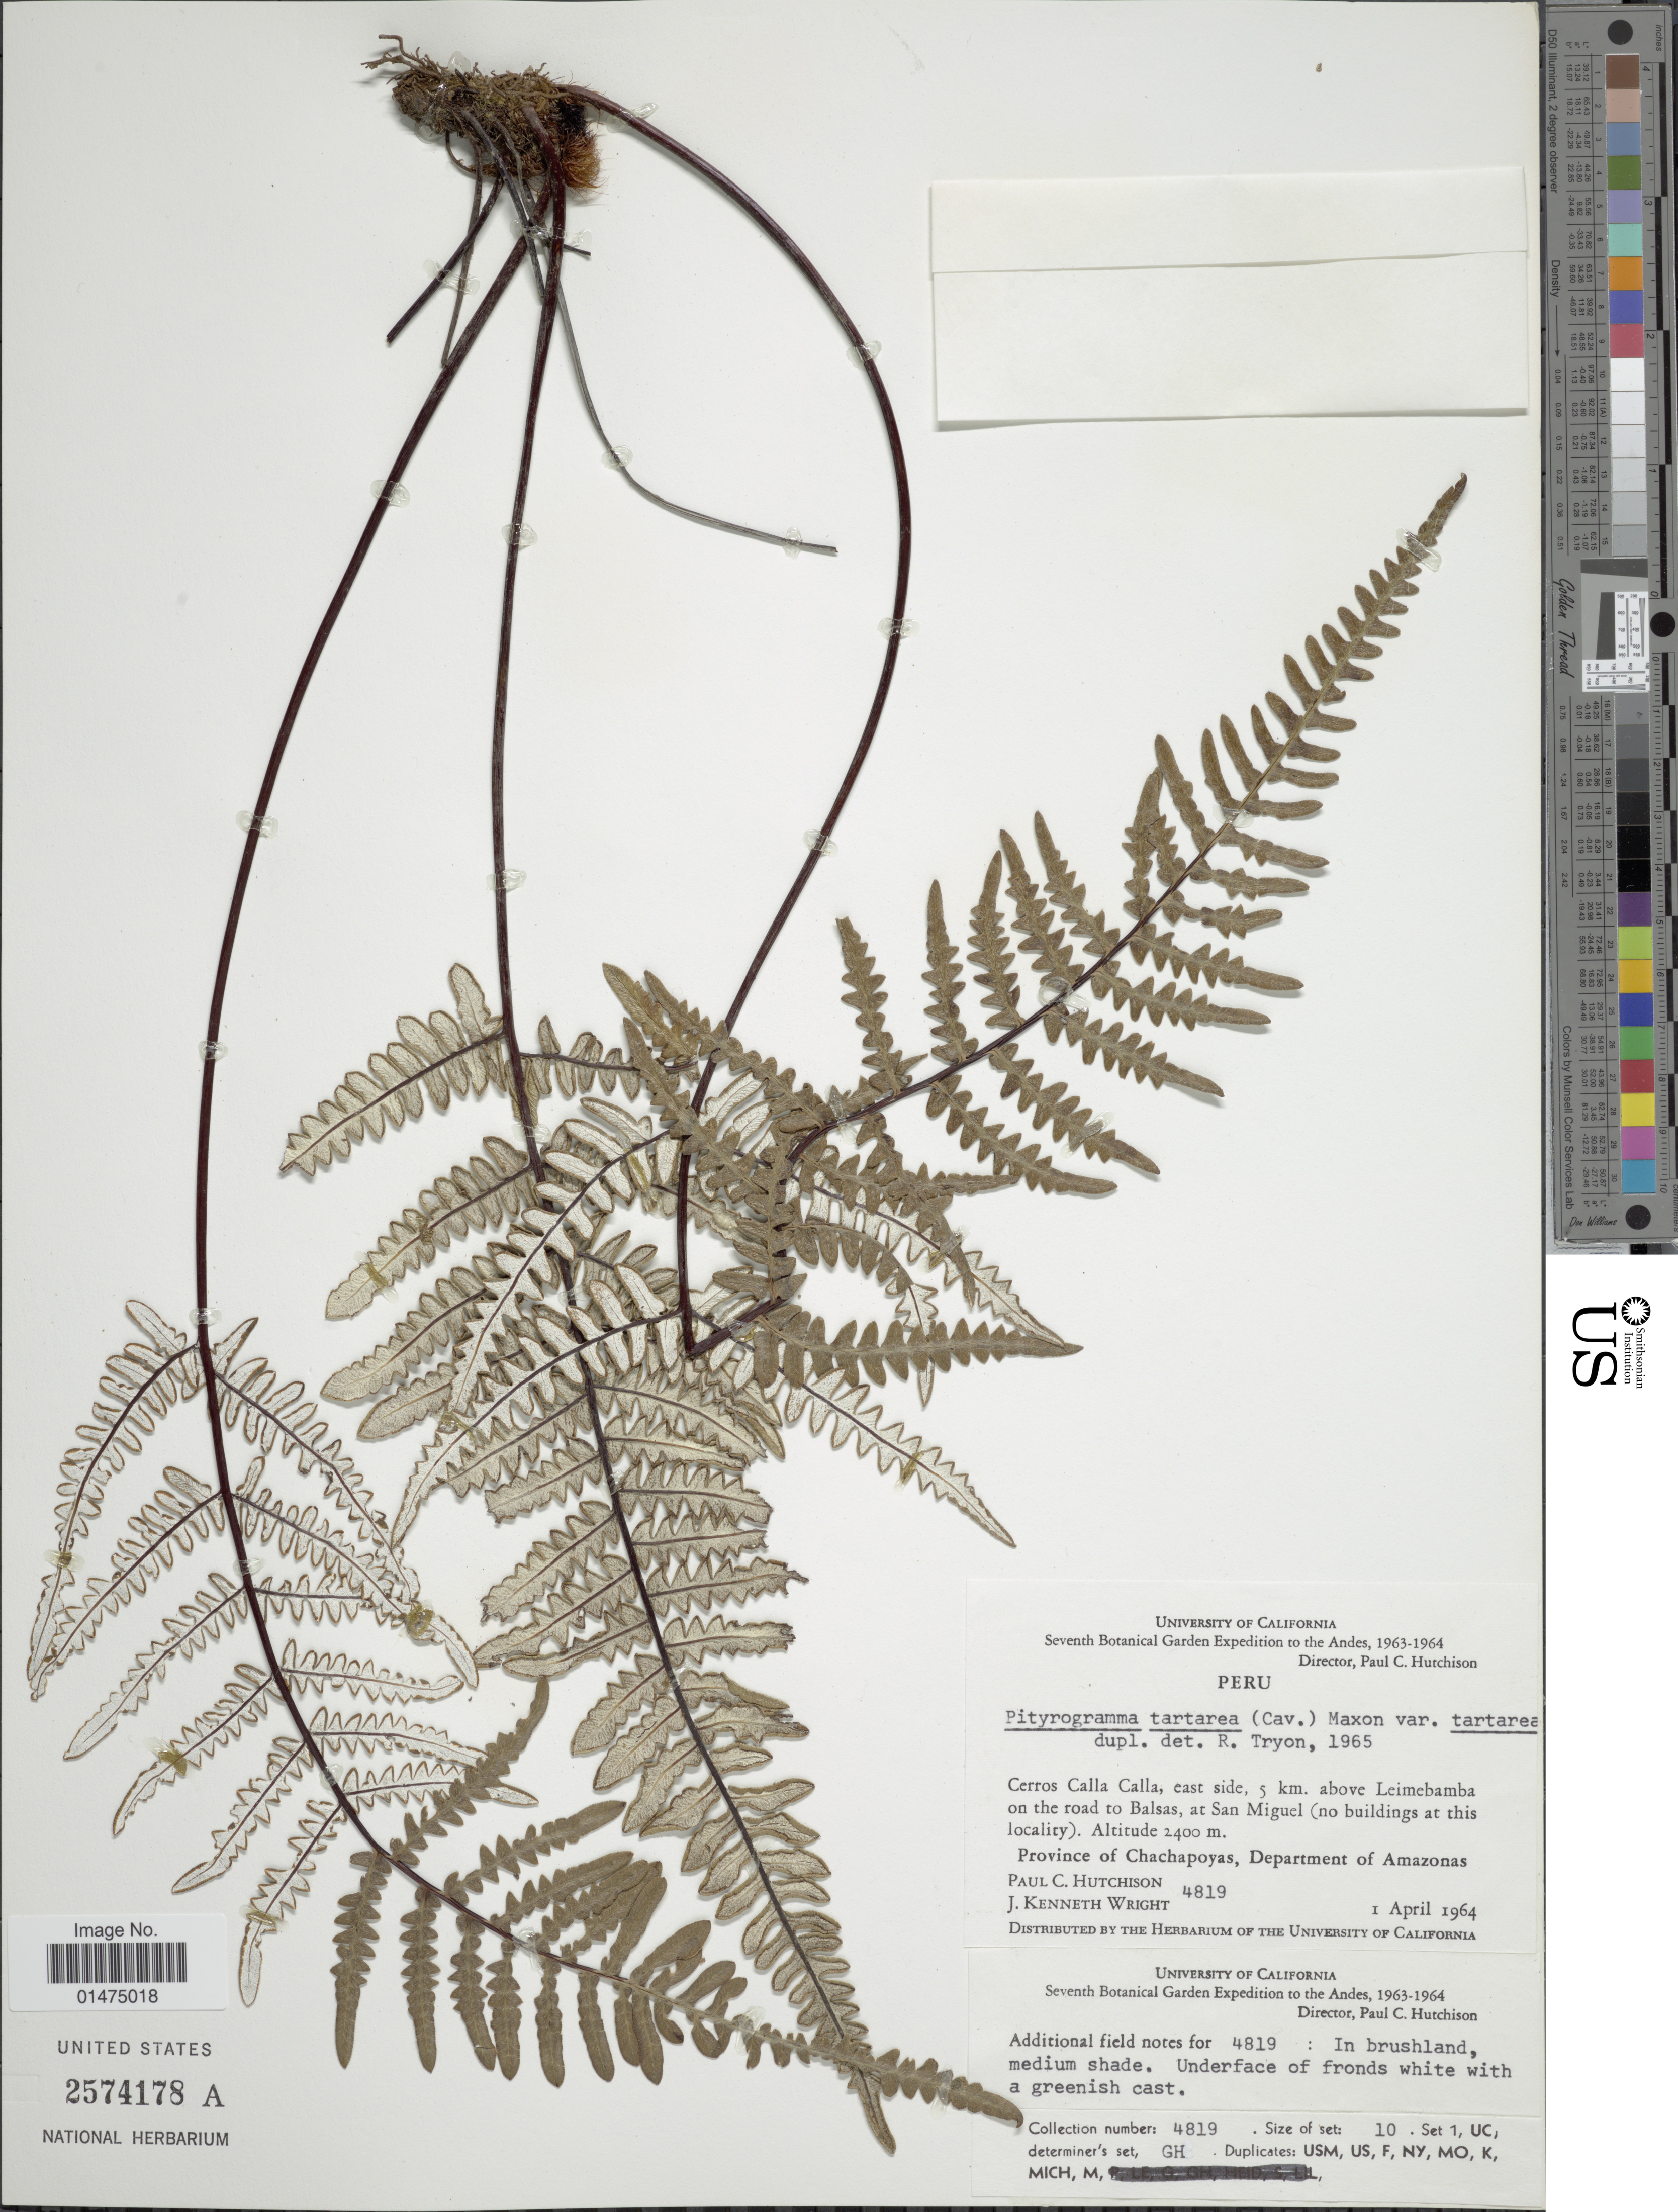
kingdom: Plantae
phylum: Tracheophyta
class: Polypodiopsida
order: Polypodiales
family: Pteridaceae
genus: Pityrogramma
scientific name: Pityrogramma ebenea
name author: (L.) Proctor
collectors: P. C. Hutchison & J. K. Wright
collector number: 4819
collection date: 1964-04-01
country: Peru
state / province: Amazonas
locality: Cerros Calla Calla, east side. 5 km. above Leihembamba on the road to Balsas, at San Miguel (no buildings at this locality), Province of Chachapoyas, Department of Amazonas.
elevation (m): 2400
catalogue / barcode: US 2574178A